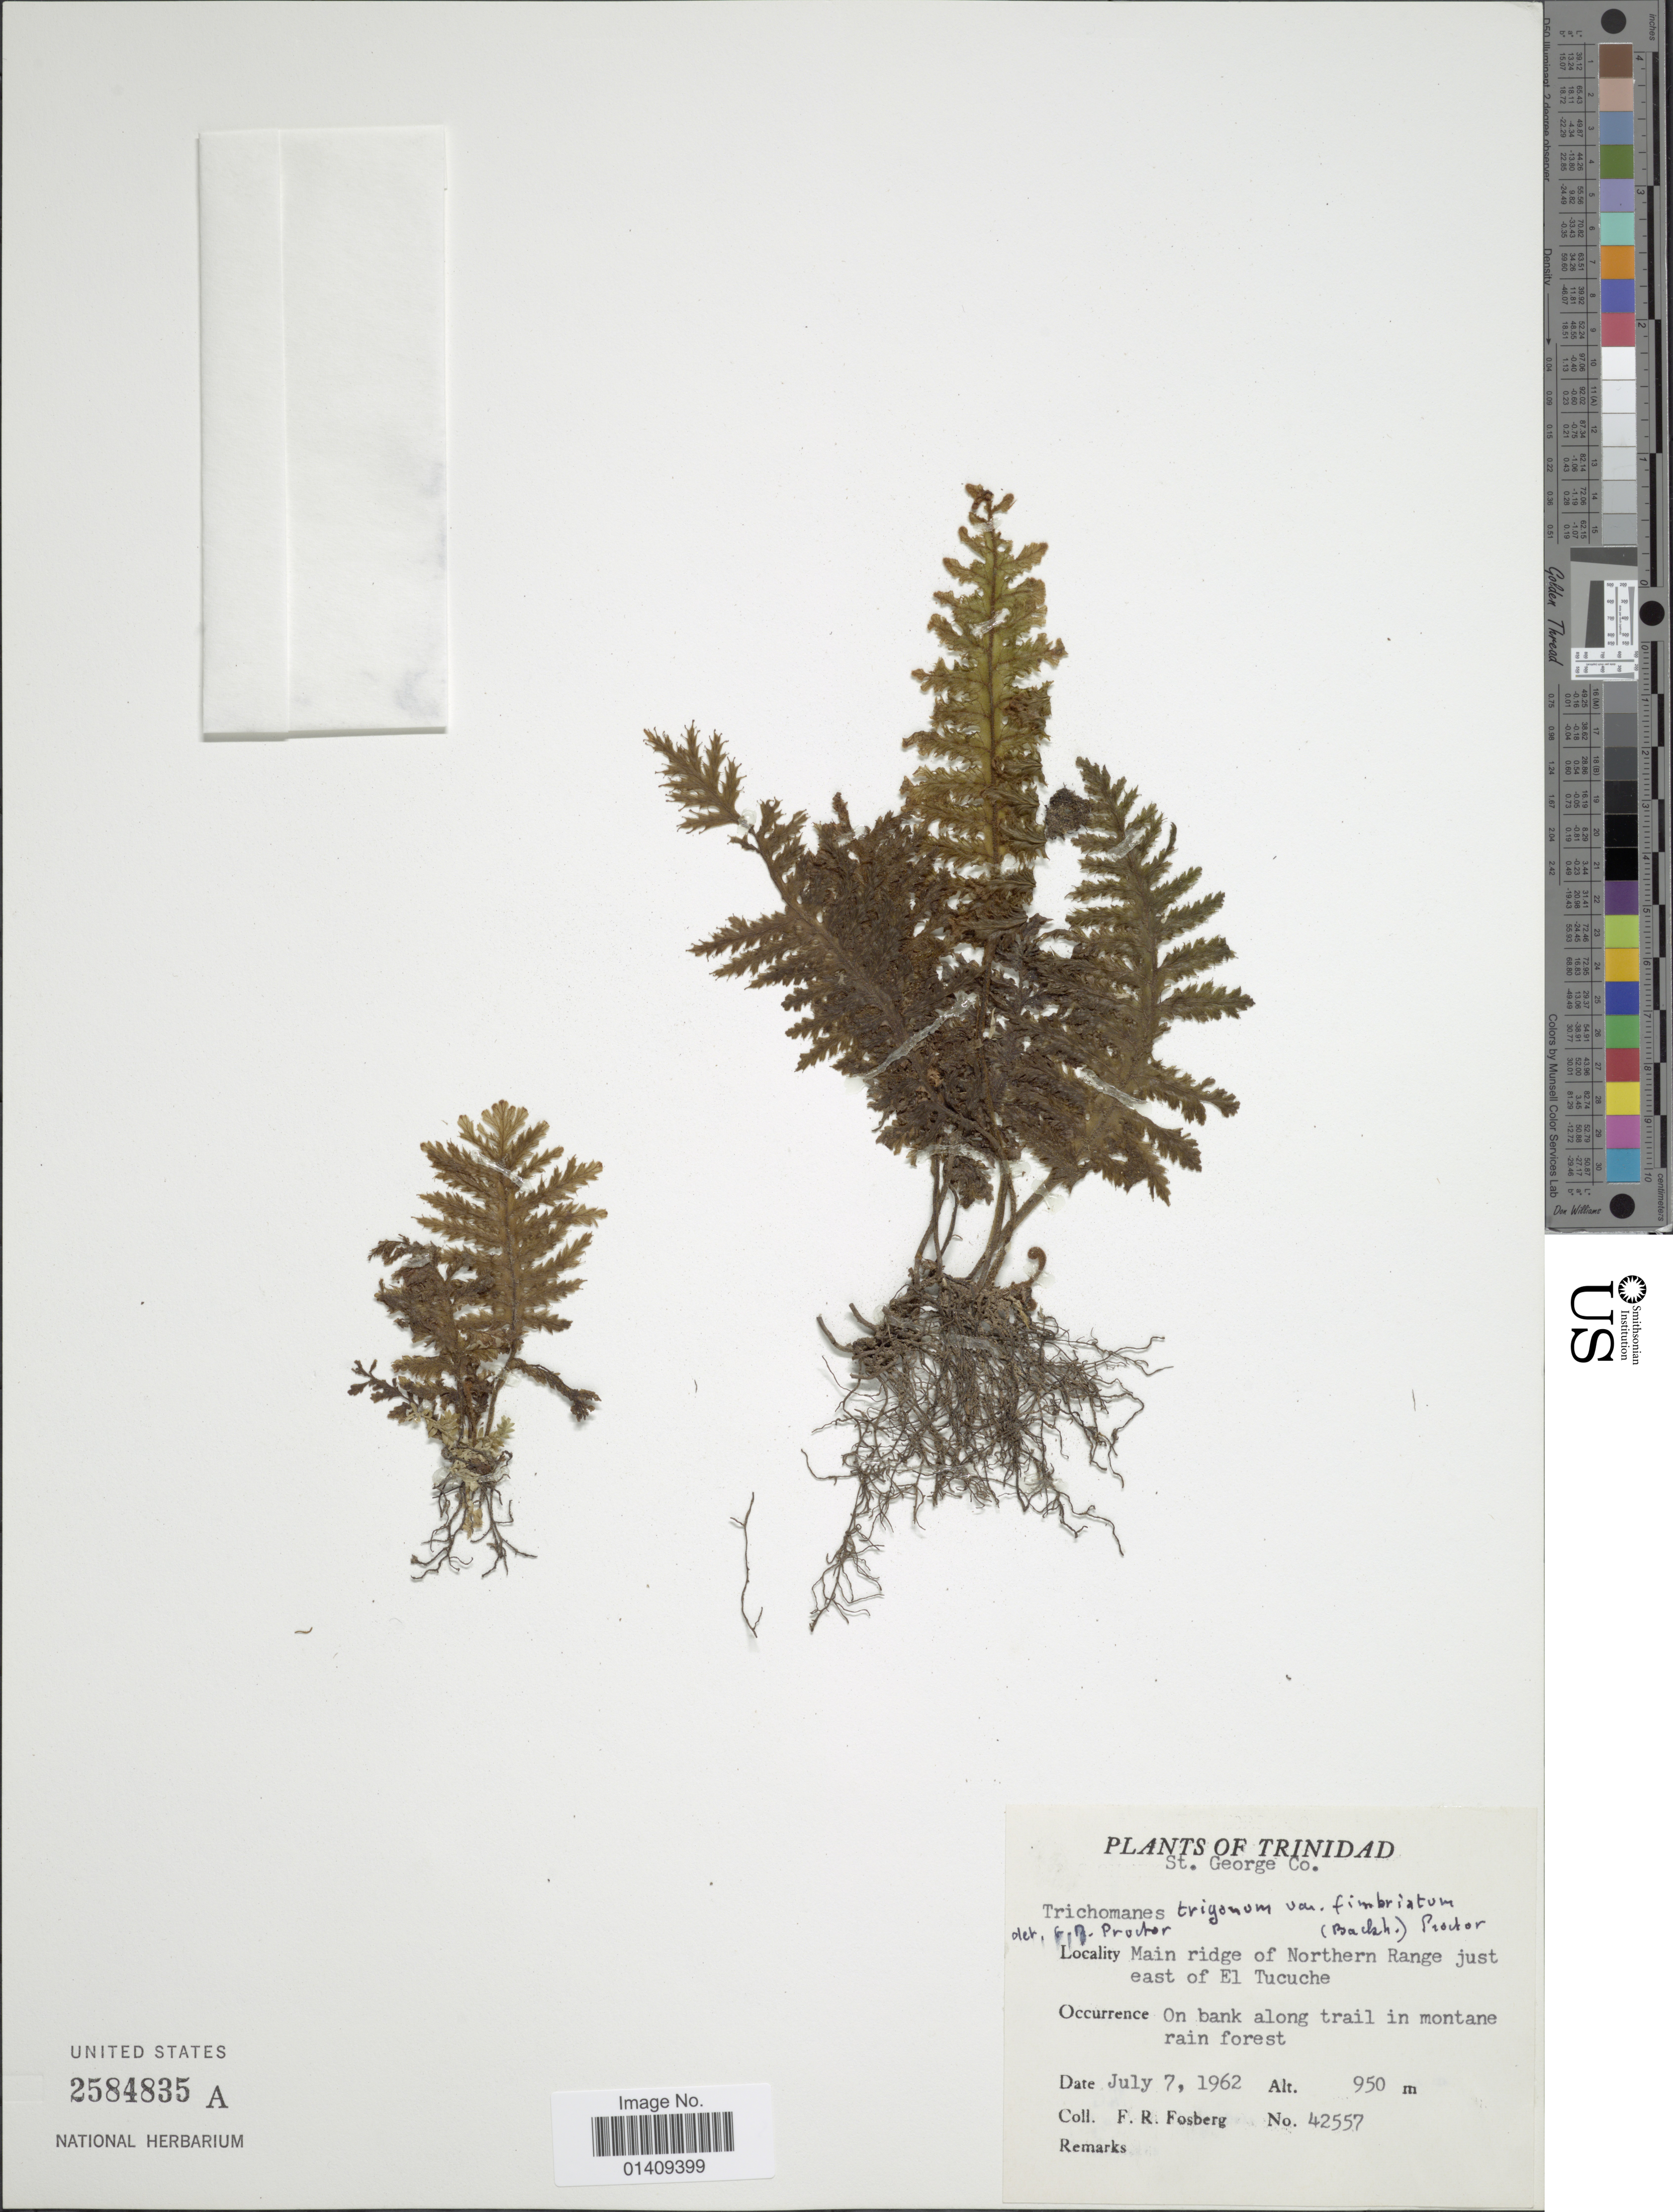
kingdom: Plantae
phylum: Tracheophyta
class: Polypodiopsida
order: Hymenophyllales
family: Hymenophyllaceae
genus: Trichomanes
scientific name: Trichomanes trigonum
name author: Desv.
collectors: F. R. Fosberg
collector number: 42557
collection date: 1962-07-07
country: Trinidad and Tobago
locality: Trinidad St. George Co. Main ridge of Northern Range just east of El Tucuche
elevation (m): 950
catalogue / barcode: US 25854835A